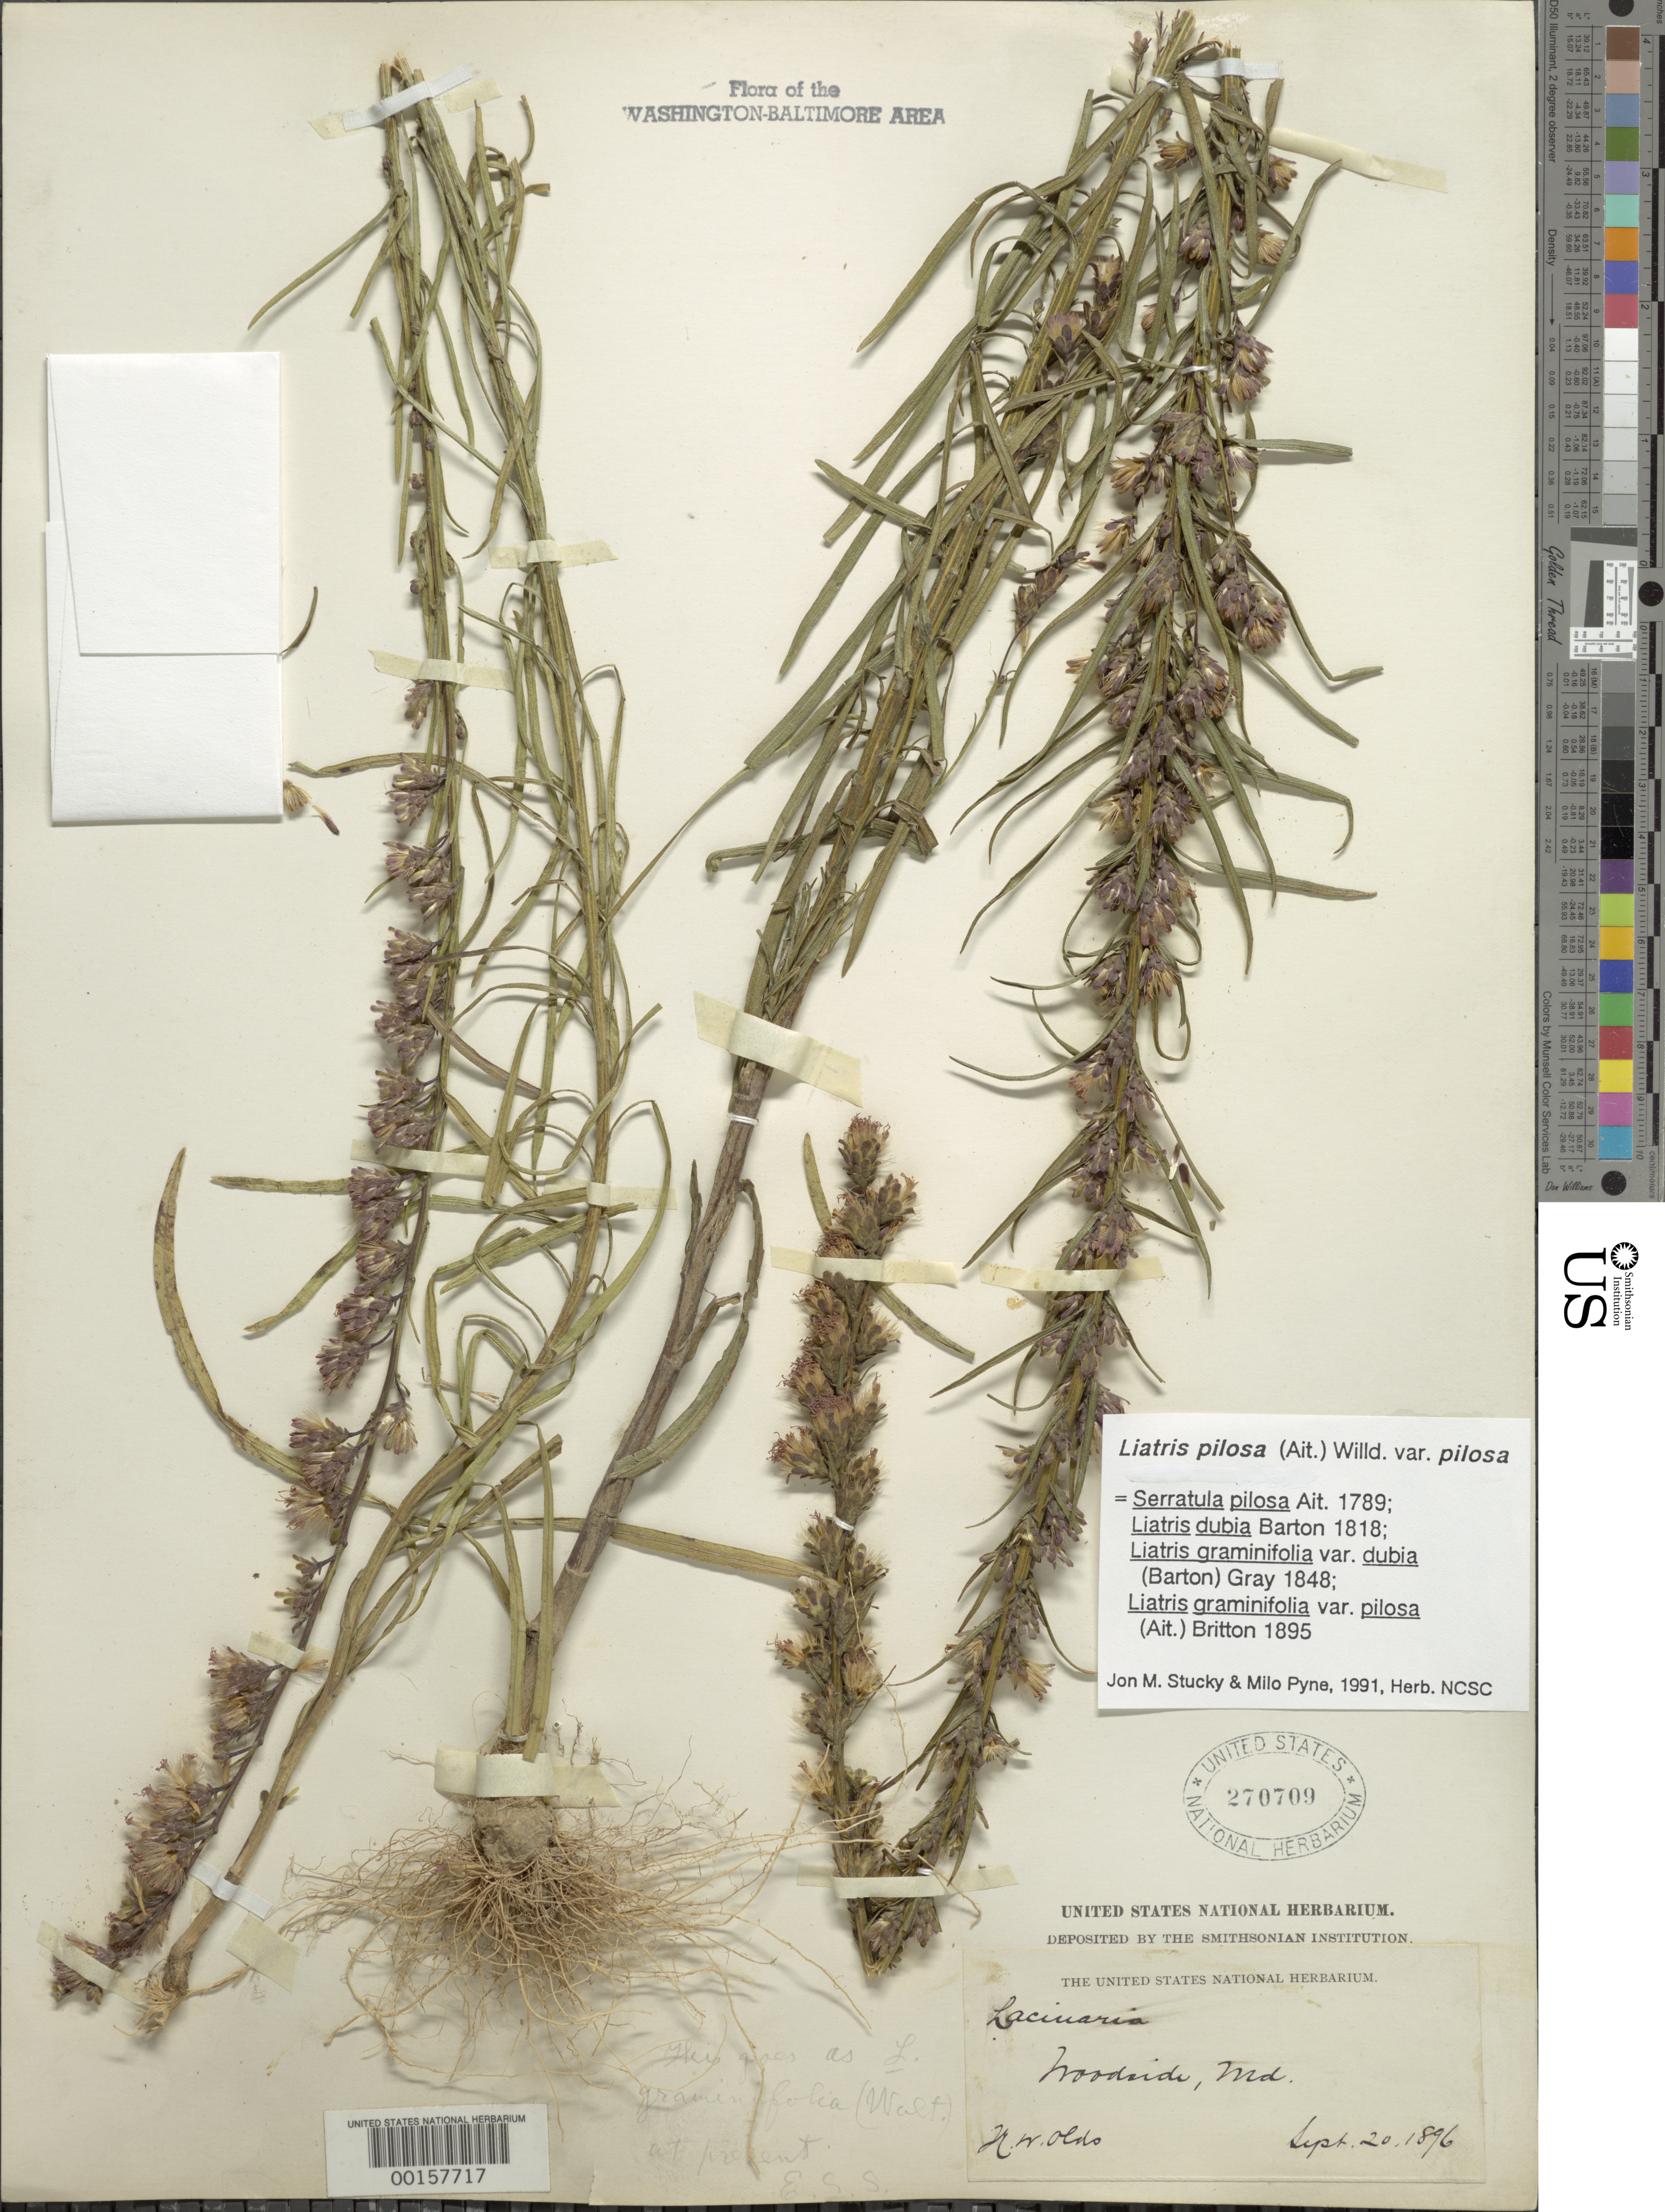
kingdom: Plantae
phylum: Tracheophyta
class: Magnoliopsida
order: Asterales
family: Asteraceae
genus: Liatris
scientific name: Liatris pilosa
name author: (Aiton) Willd.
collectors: H. W. Olds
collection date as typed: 20 Sep 1896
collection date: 1896-09-20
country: United States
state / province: Maryland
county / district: Montgomery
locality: Woodside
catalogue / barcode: US 270709